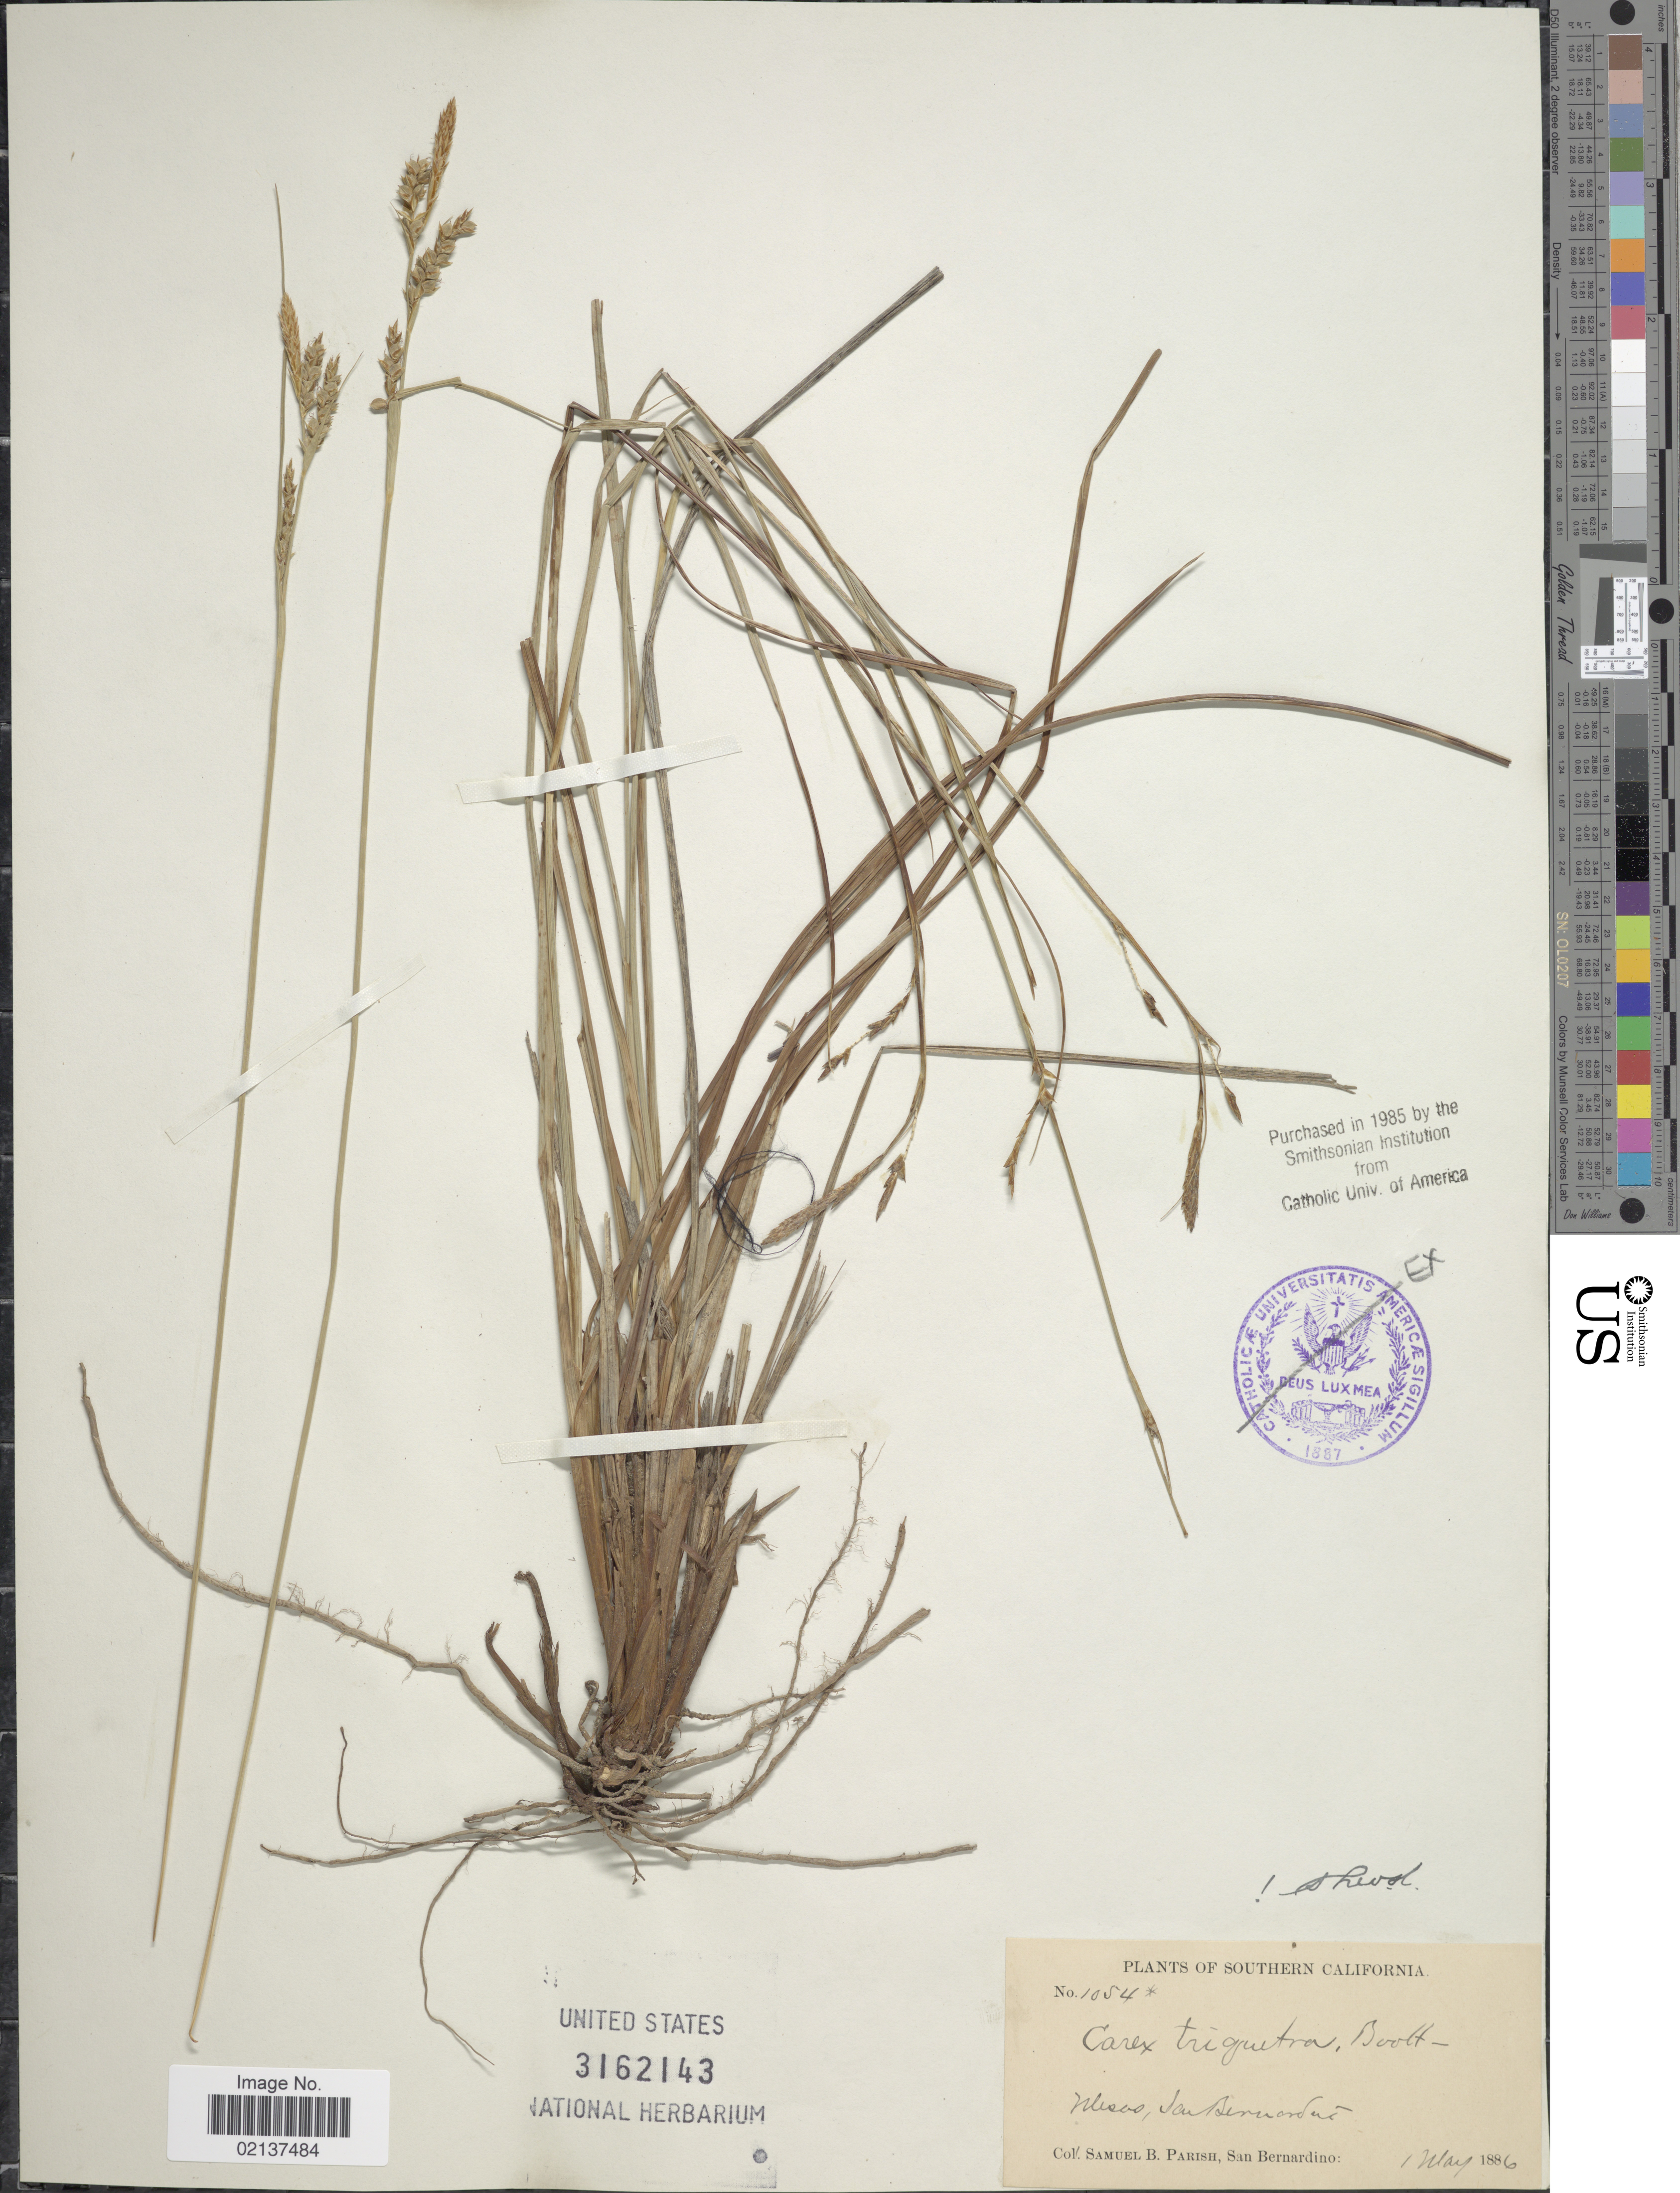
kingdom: Plantae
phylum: Tracheophyta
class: Liliopsida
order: Poales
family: Cyperaceae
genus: Carex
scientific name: Carex triquetra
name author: Boott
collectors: S. B. Parish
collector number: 1054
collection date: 1886-05-01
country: United States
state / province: California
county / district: San Bernardino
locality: Southern California, Misos, San Bernardino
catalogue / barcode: US 3162143